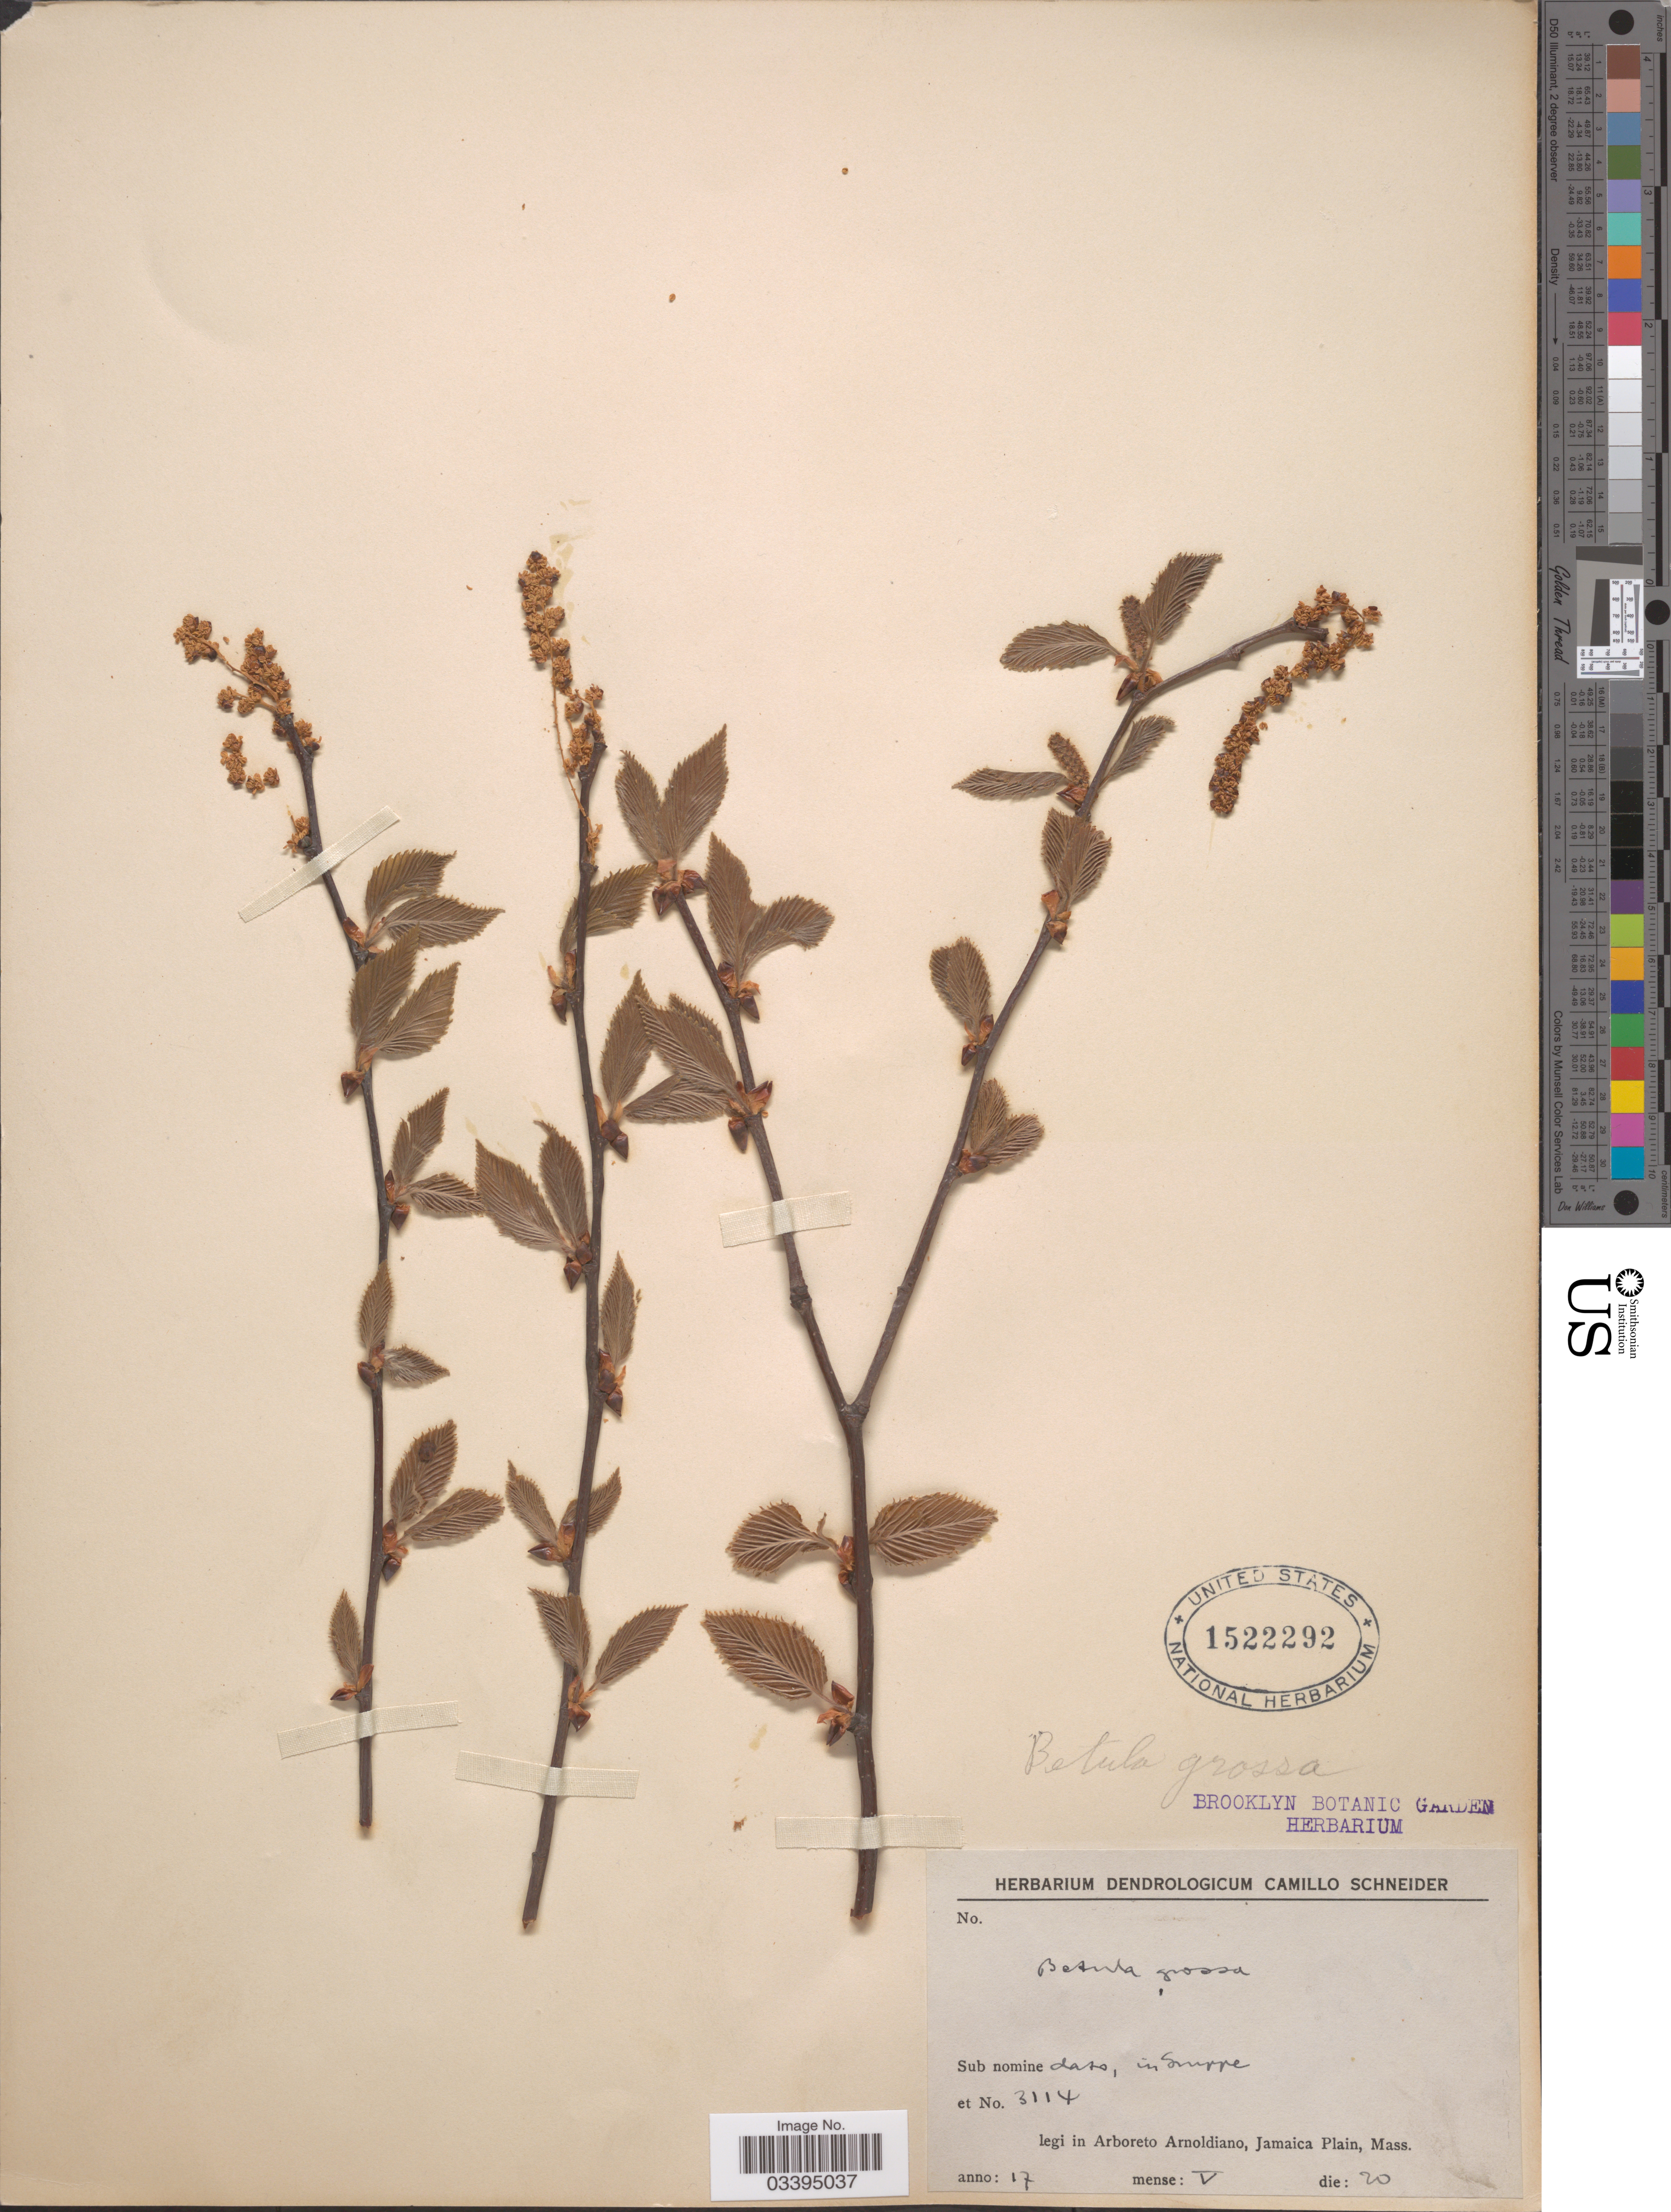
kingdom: Plantae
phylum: Tracheophyta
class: Magnoliopsida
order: Fagales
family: Betulaceae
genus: Betula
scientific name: Betula grossa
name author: Siebold & Zucc.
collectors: ex herb. Dendrologicum C. Schneider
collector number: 3114?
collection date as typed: Transcribed d/m/y: 17/5/20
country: United States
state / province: Massachusetts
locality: Arboreto Arnoldiano, Jamaica Plain, Mass.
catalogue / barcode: US 1522292